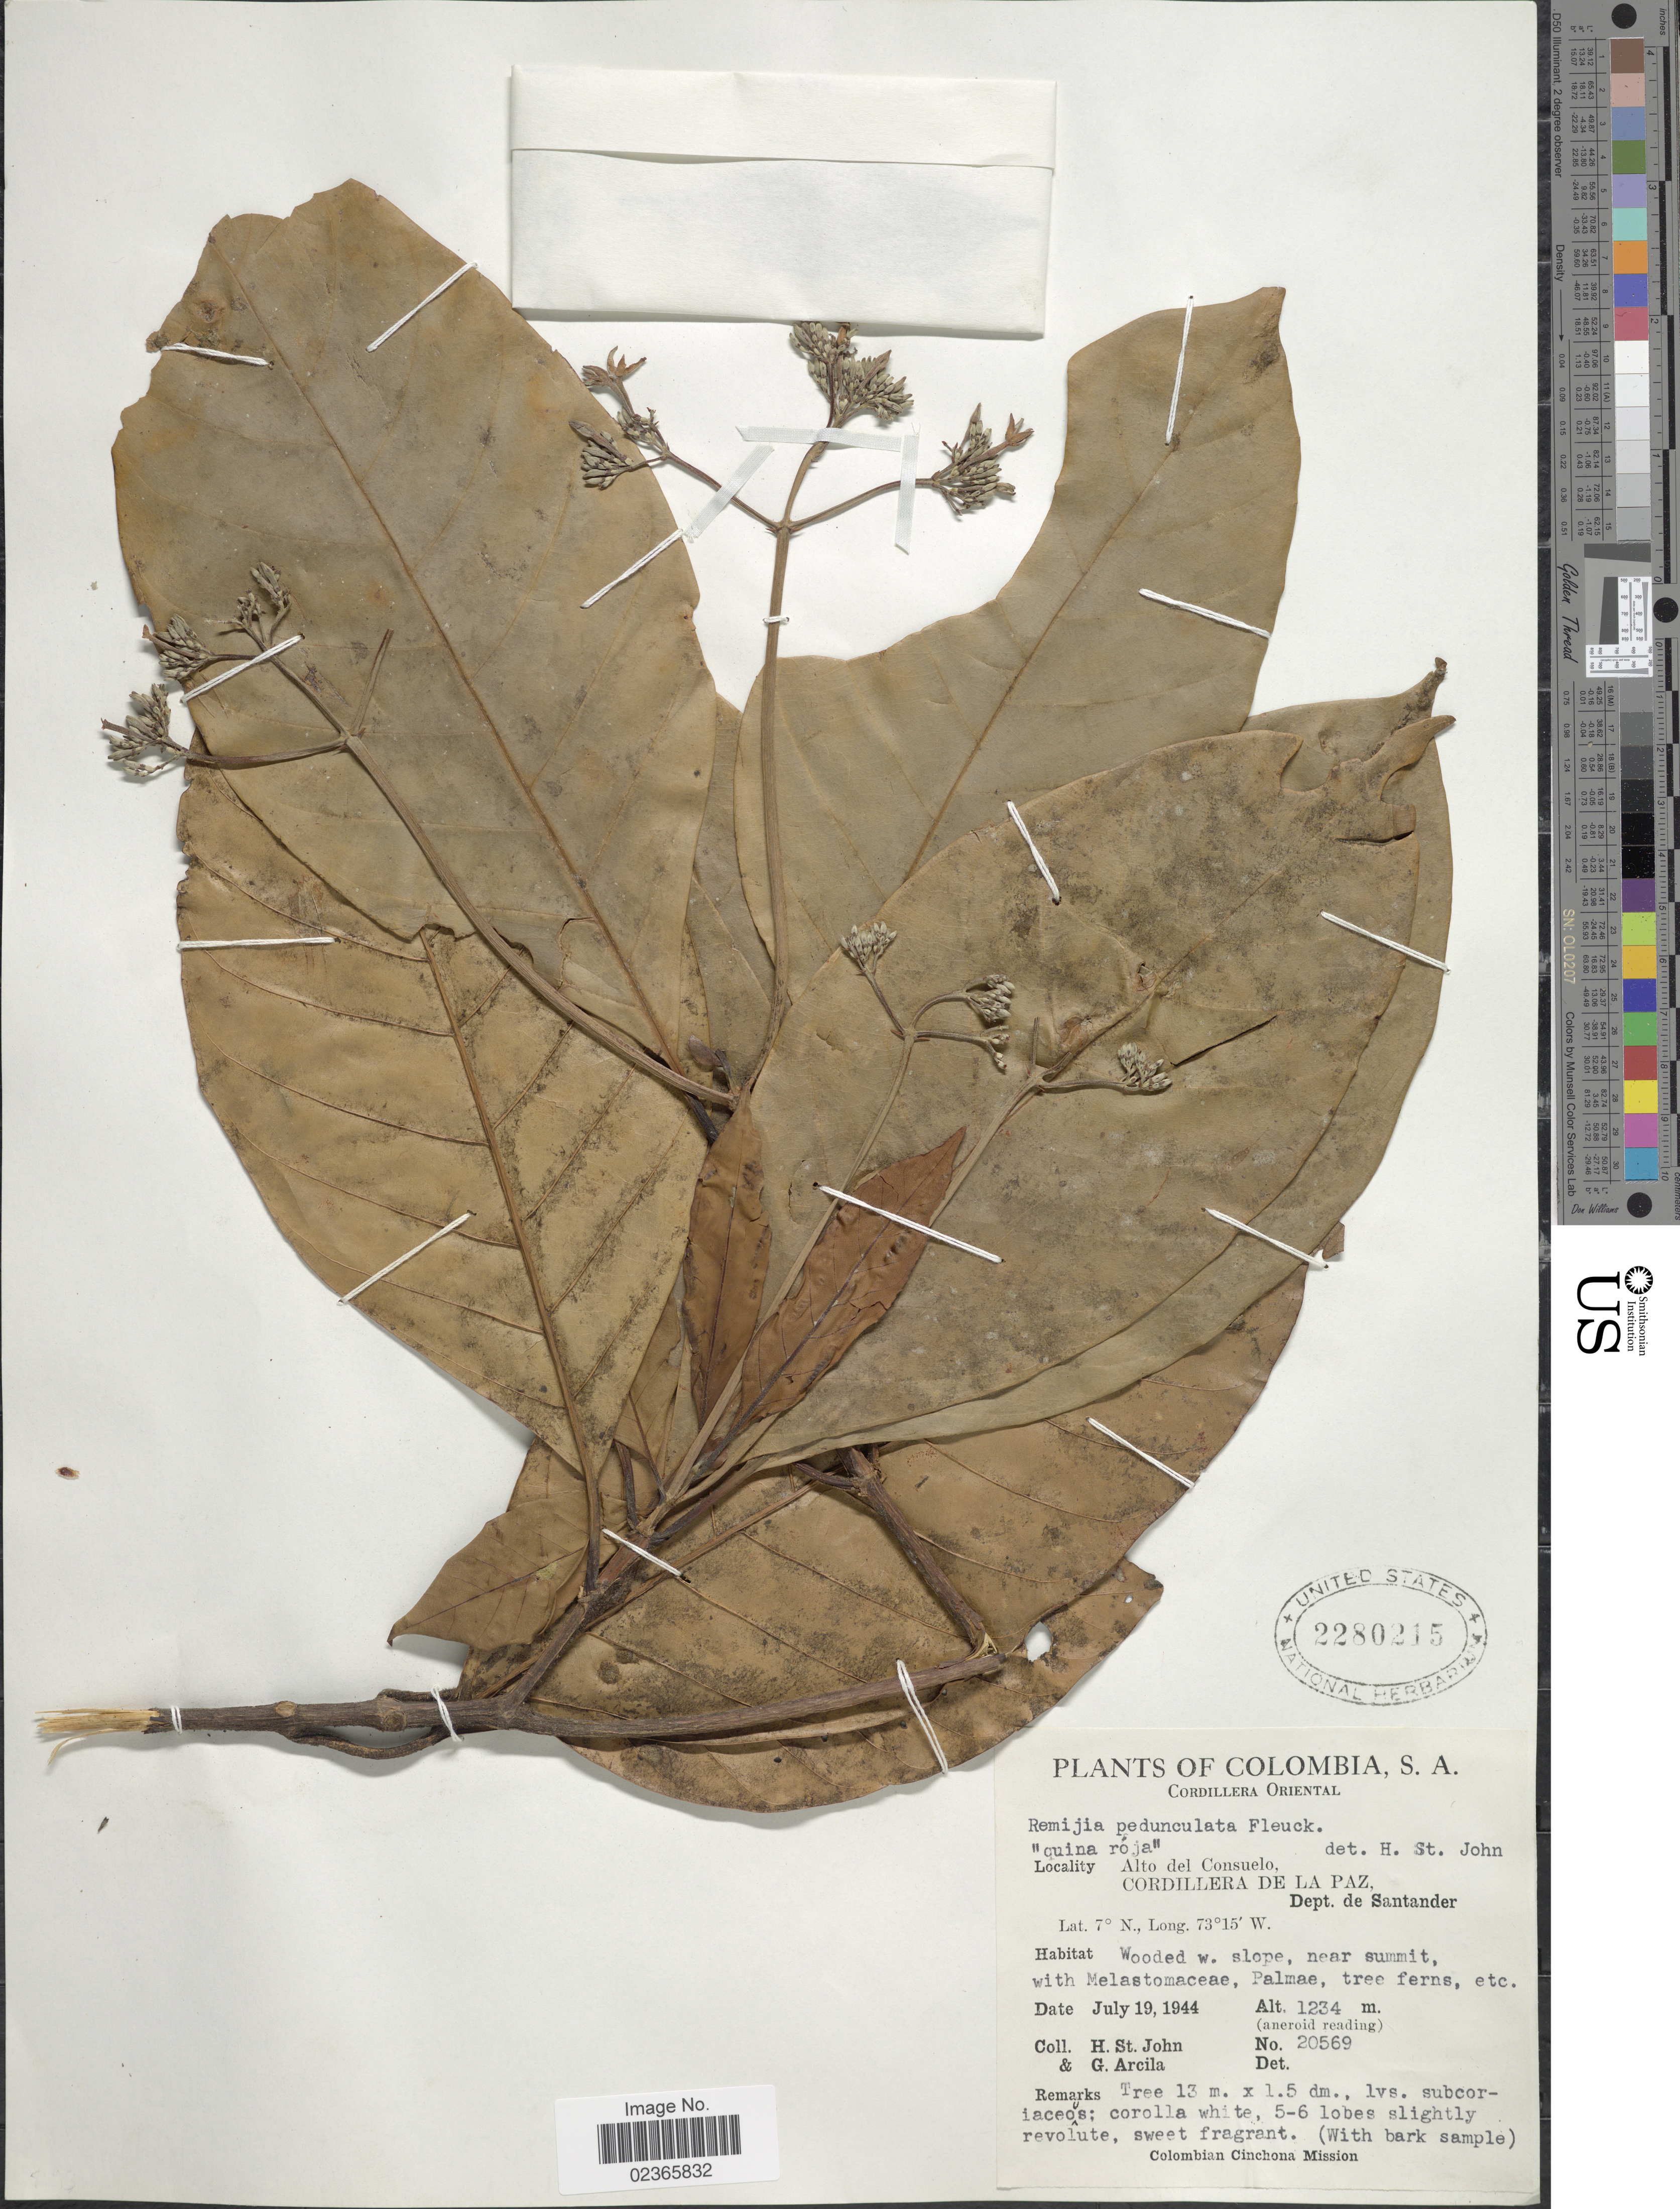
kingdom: Plantae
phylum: Tracheophyta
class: Magnoliopsida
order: Gentianales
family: Rubiaceae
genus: Remijia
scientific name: Remijia pedunculata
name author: (H. Karst.) Fluck.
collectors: H. St. John & G. Arcila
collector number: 20569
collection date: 1944-07-19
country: Colombia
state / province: Santander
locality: Cordillera Oriental, Alto del Consuelo, Cordillera de La Paz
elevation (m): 1234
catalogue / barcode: US 2280215